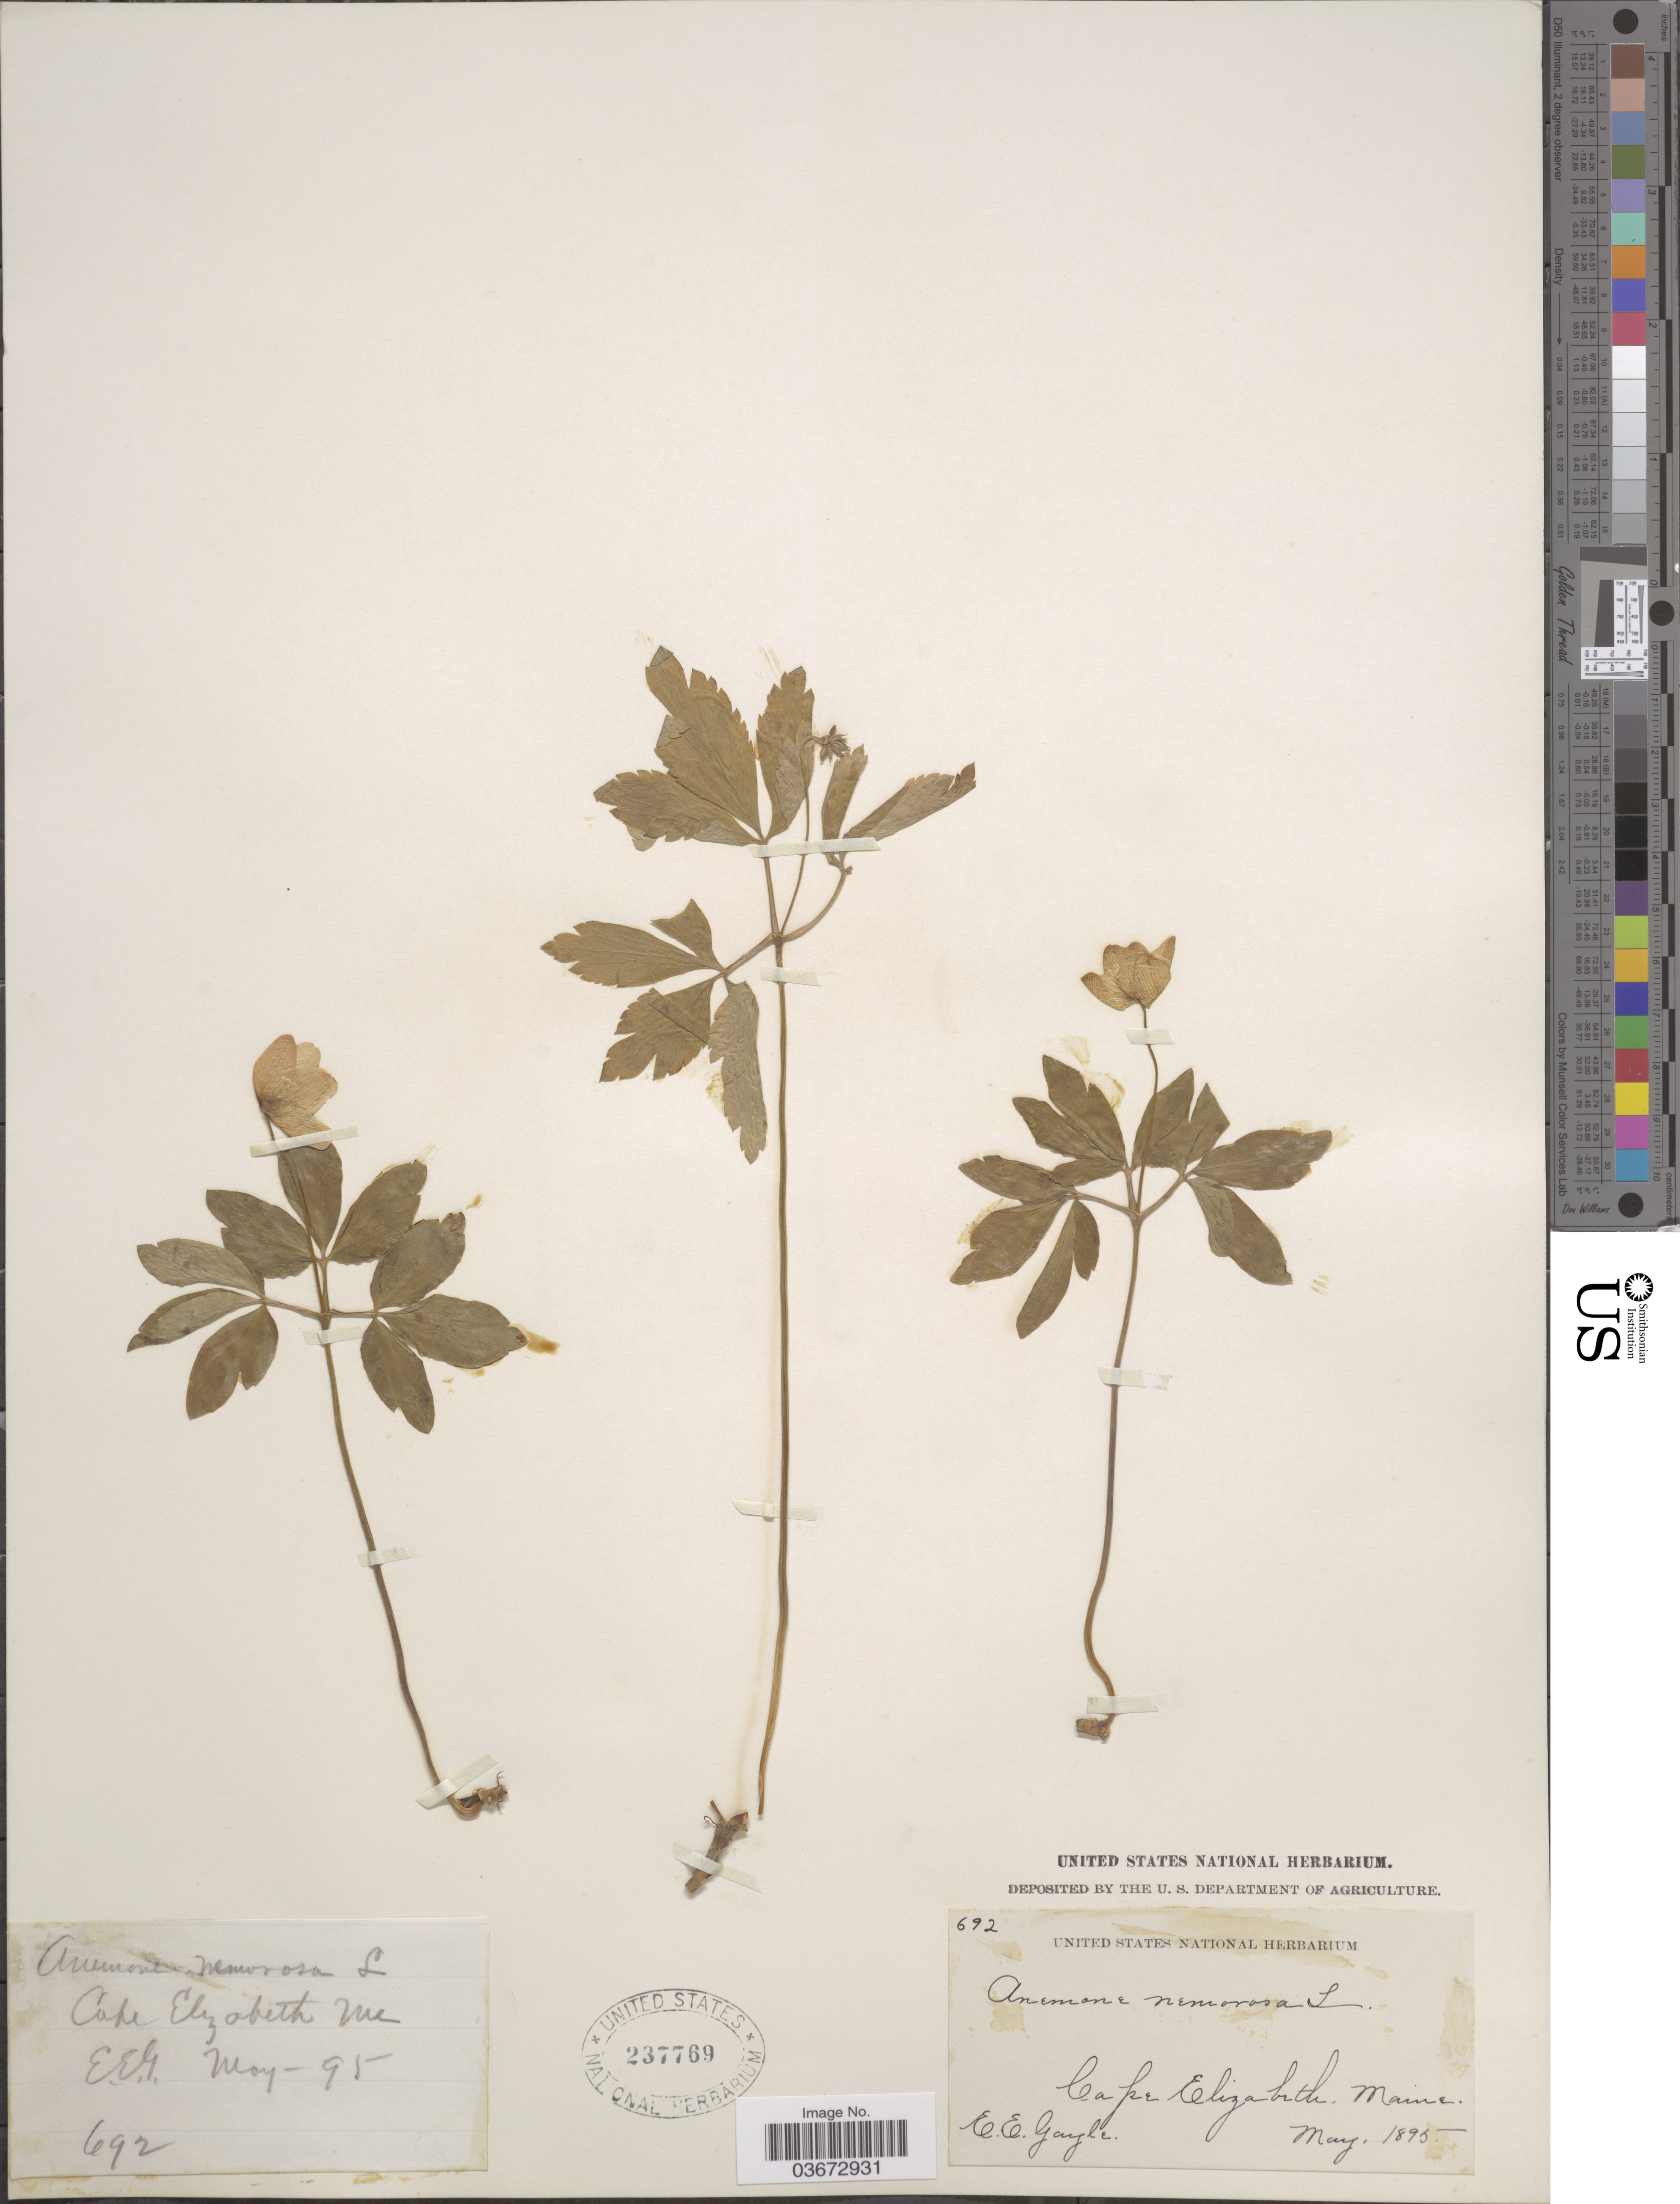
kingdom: Plantae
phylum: Tracheophyta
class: Magnoliopsida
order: Ranunculales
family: Ranunculaceae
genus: Anemone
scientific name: Anemone quinquefolia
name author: L.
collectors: E. Gayle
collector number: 692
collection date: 1895-05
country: United States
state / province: Maine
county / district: Cumberland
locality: Cape Elizabeth.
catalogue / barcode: US 237769